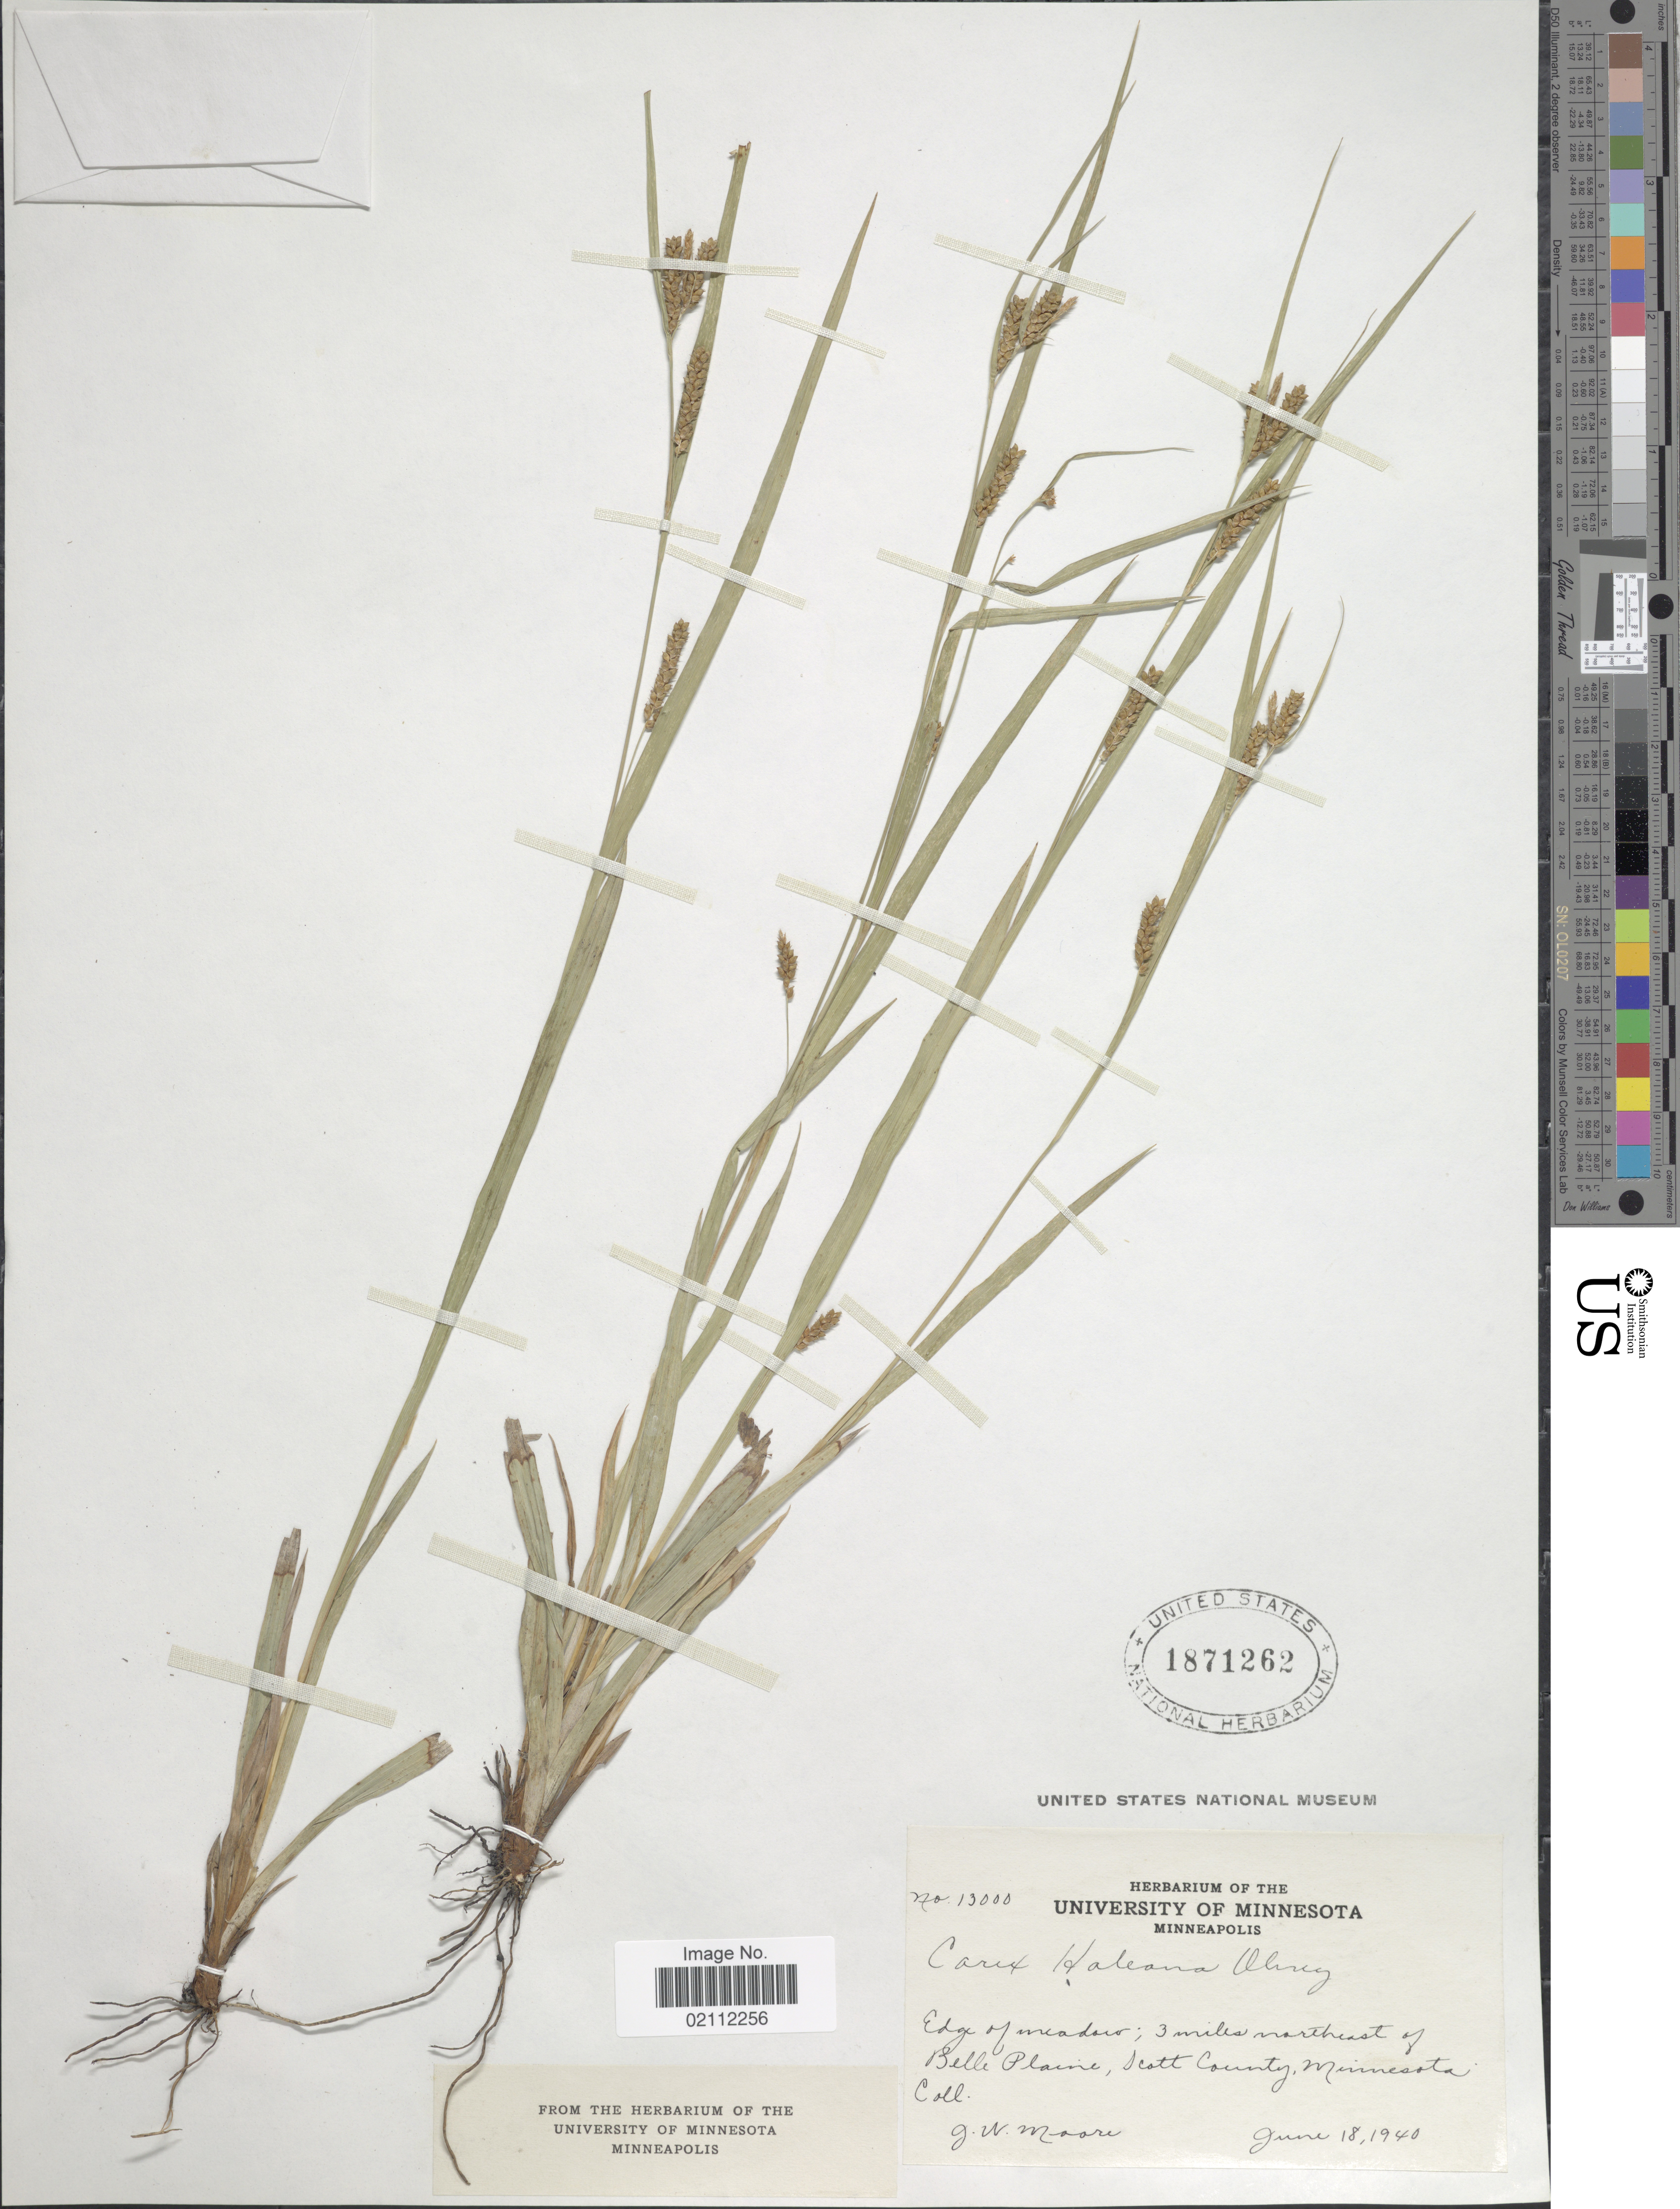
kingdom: Plantae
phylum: Tracheophyta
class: Liliopsida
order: Poales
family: Cyperaceae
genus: Carex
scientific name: Carex granularis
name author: Muhl. ex Willd.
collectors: J. Moore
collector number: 13000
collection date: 1940-06-18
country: United States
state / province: Minnesota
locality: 3 miles northeast of Belle Plaine, Scott County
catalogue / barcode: US 1871262